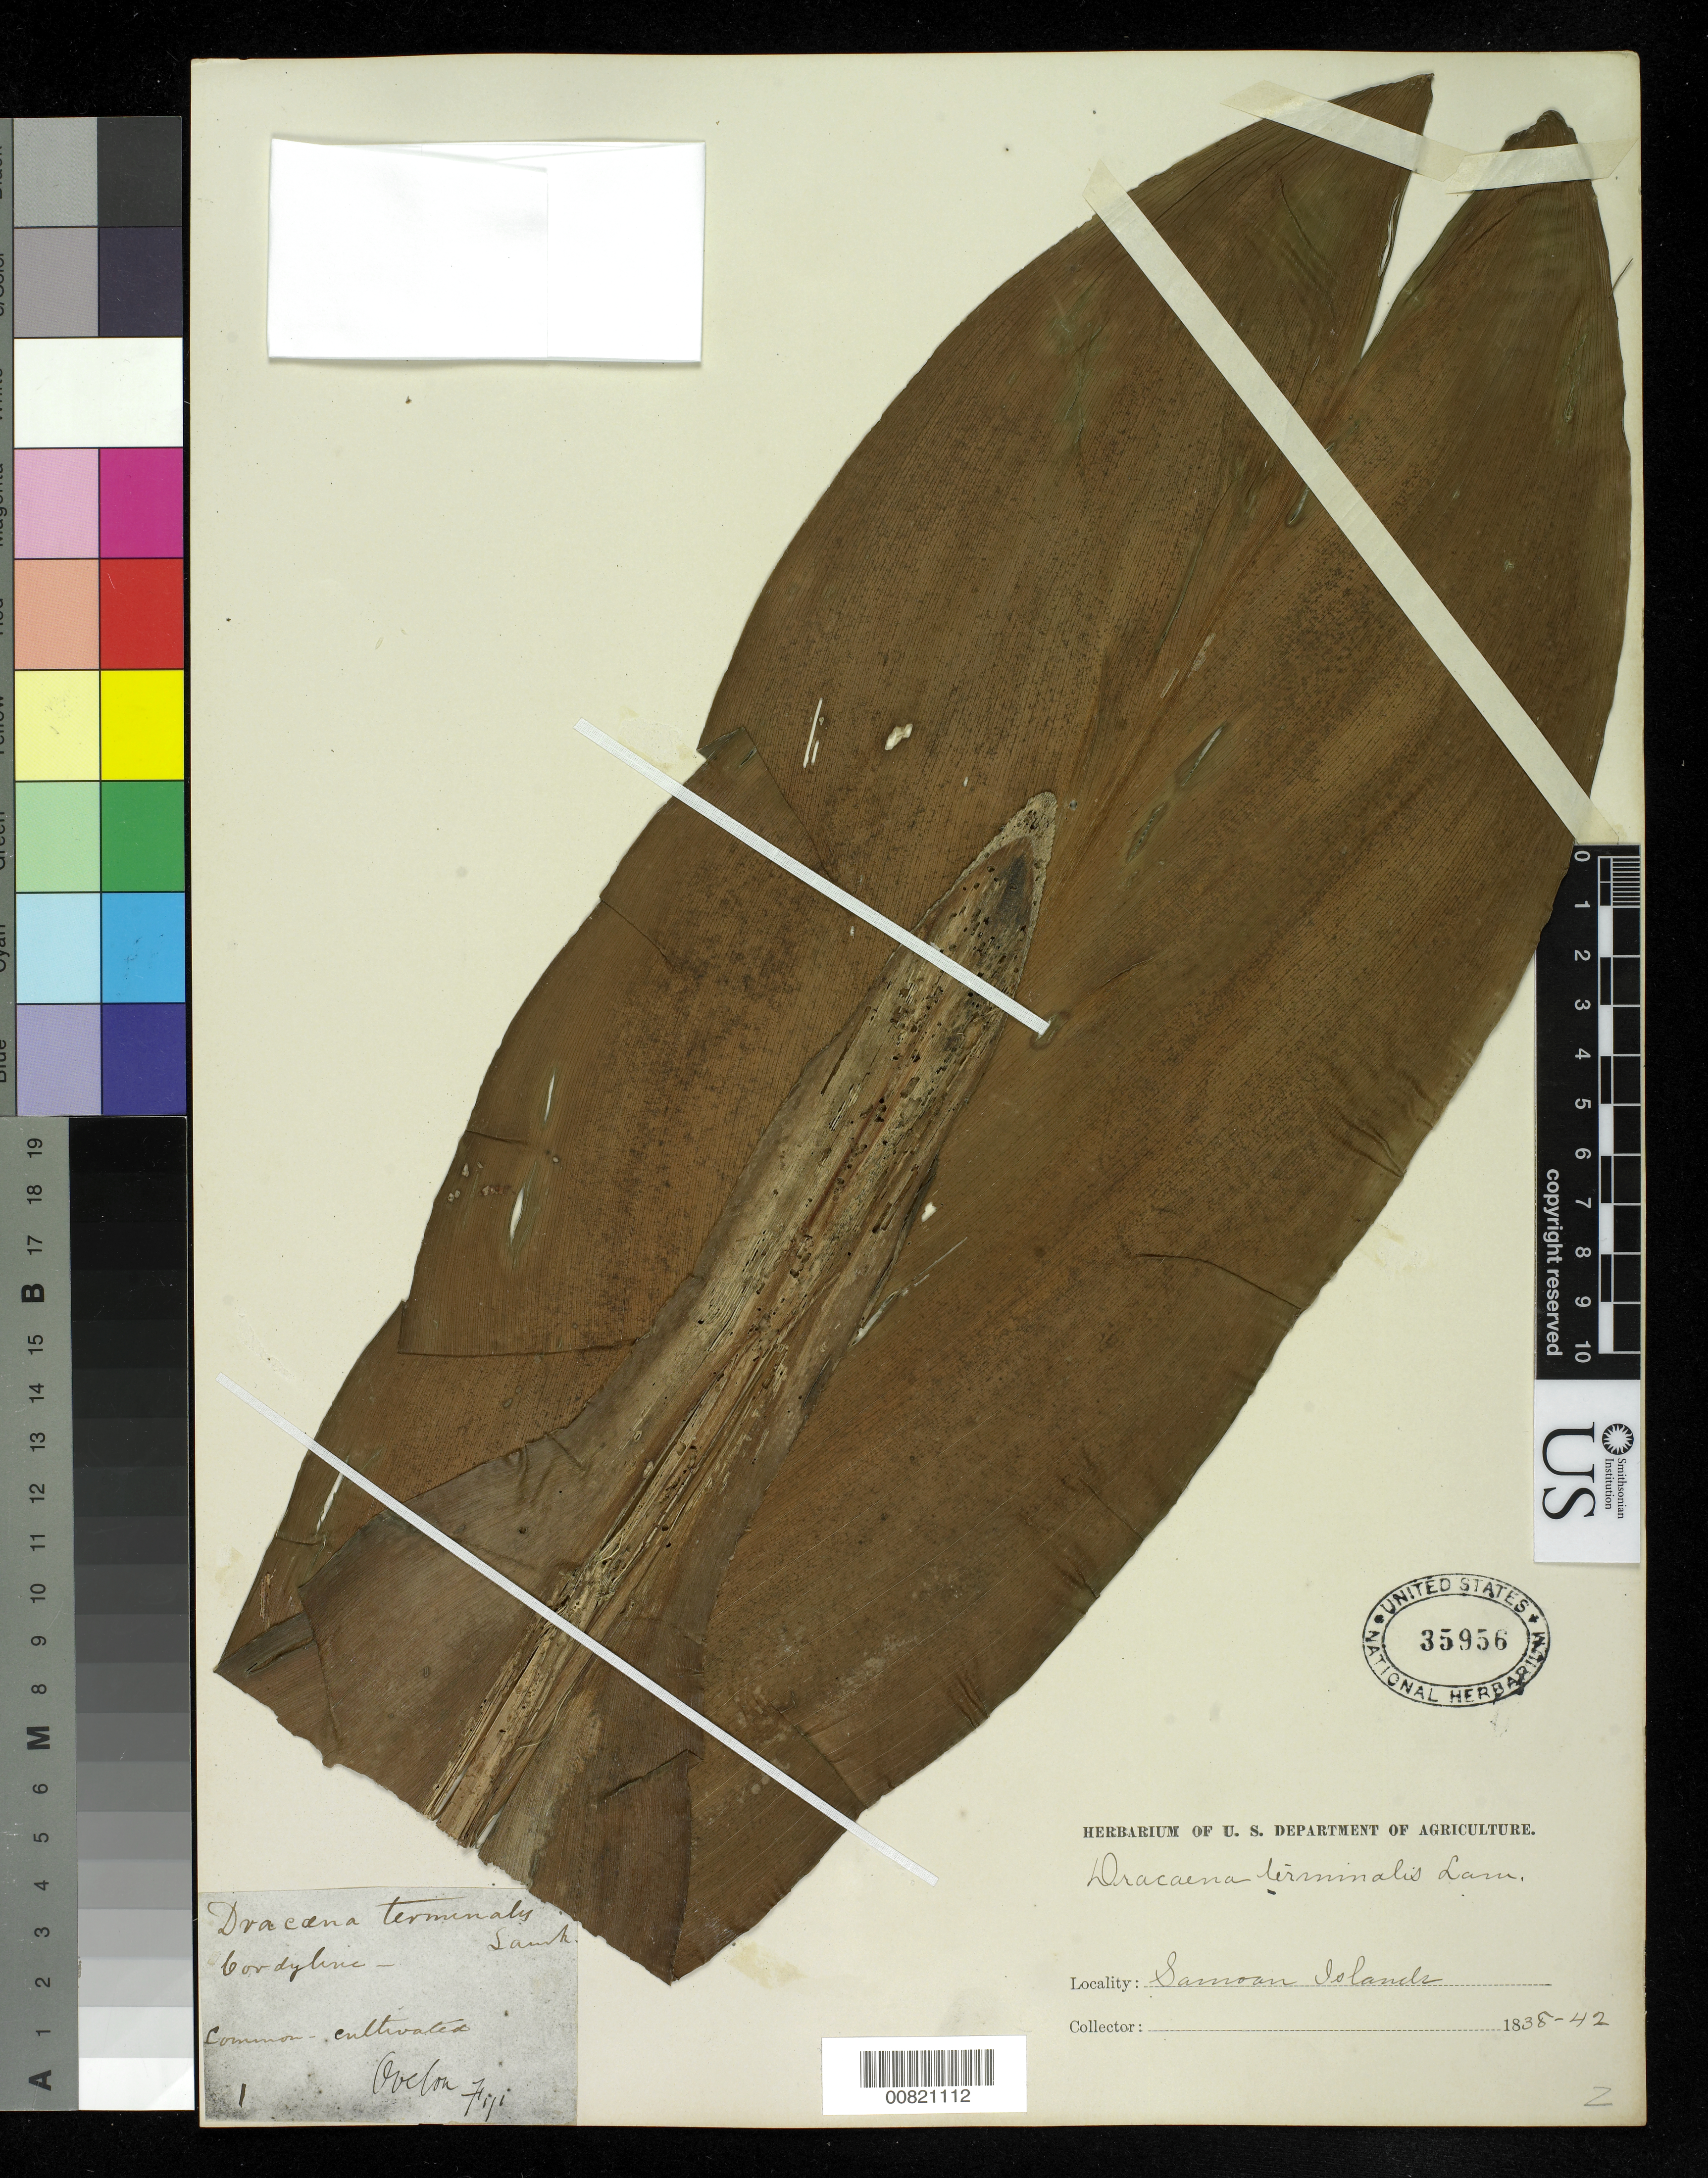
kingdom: Plantae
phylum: Tracheophyta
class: Liliopsida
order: Asparagales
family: Asparagaceae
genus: Dracaena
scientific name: Dracaena terminalis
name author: L.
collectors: Wilkes Explor. Exped.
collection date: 1838/1842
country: American Samoa / Samoa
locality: Samoan Islands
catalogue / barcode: US 35956